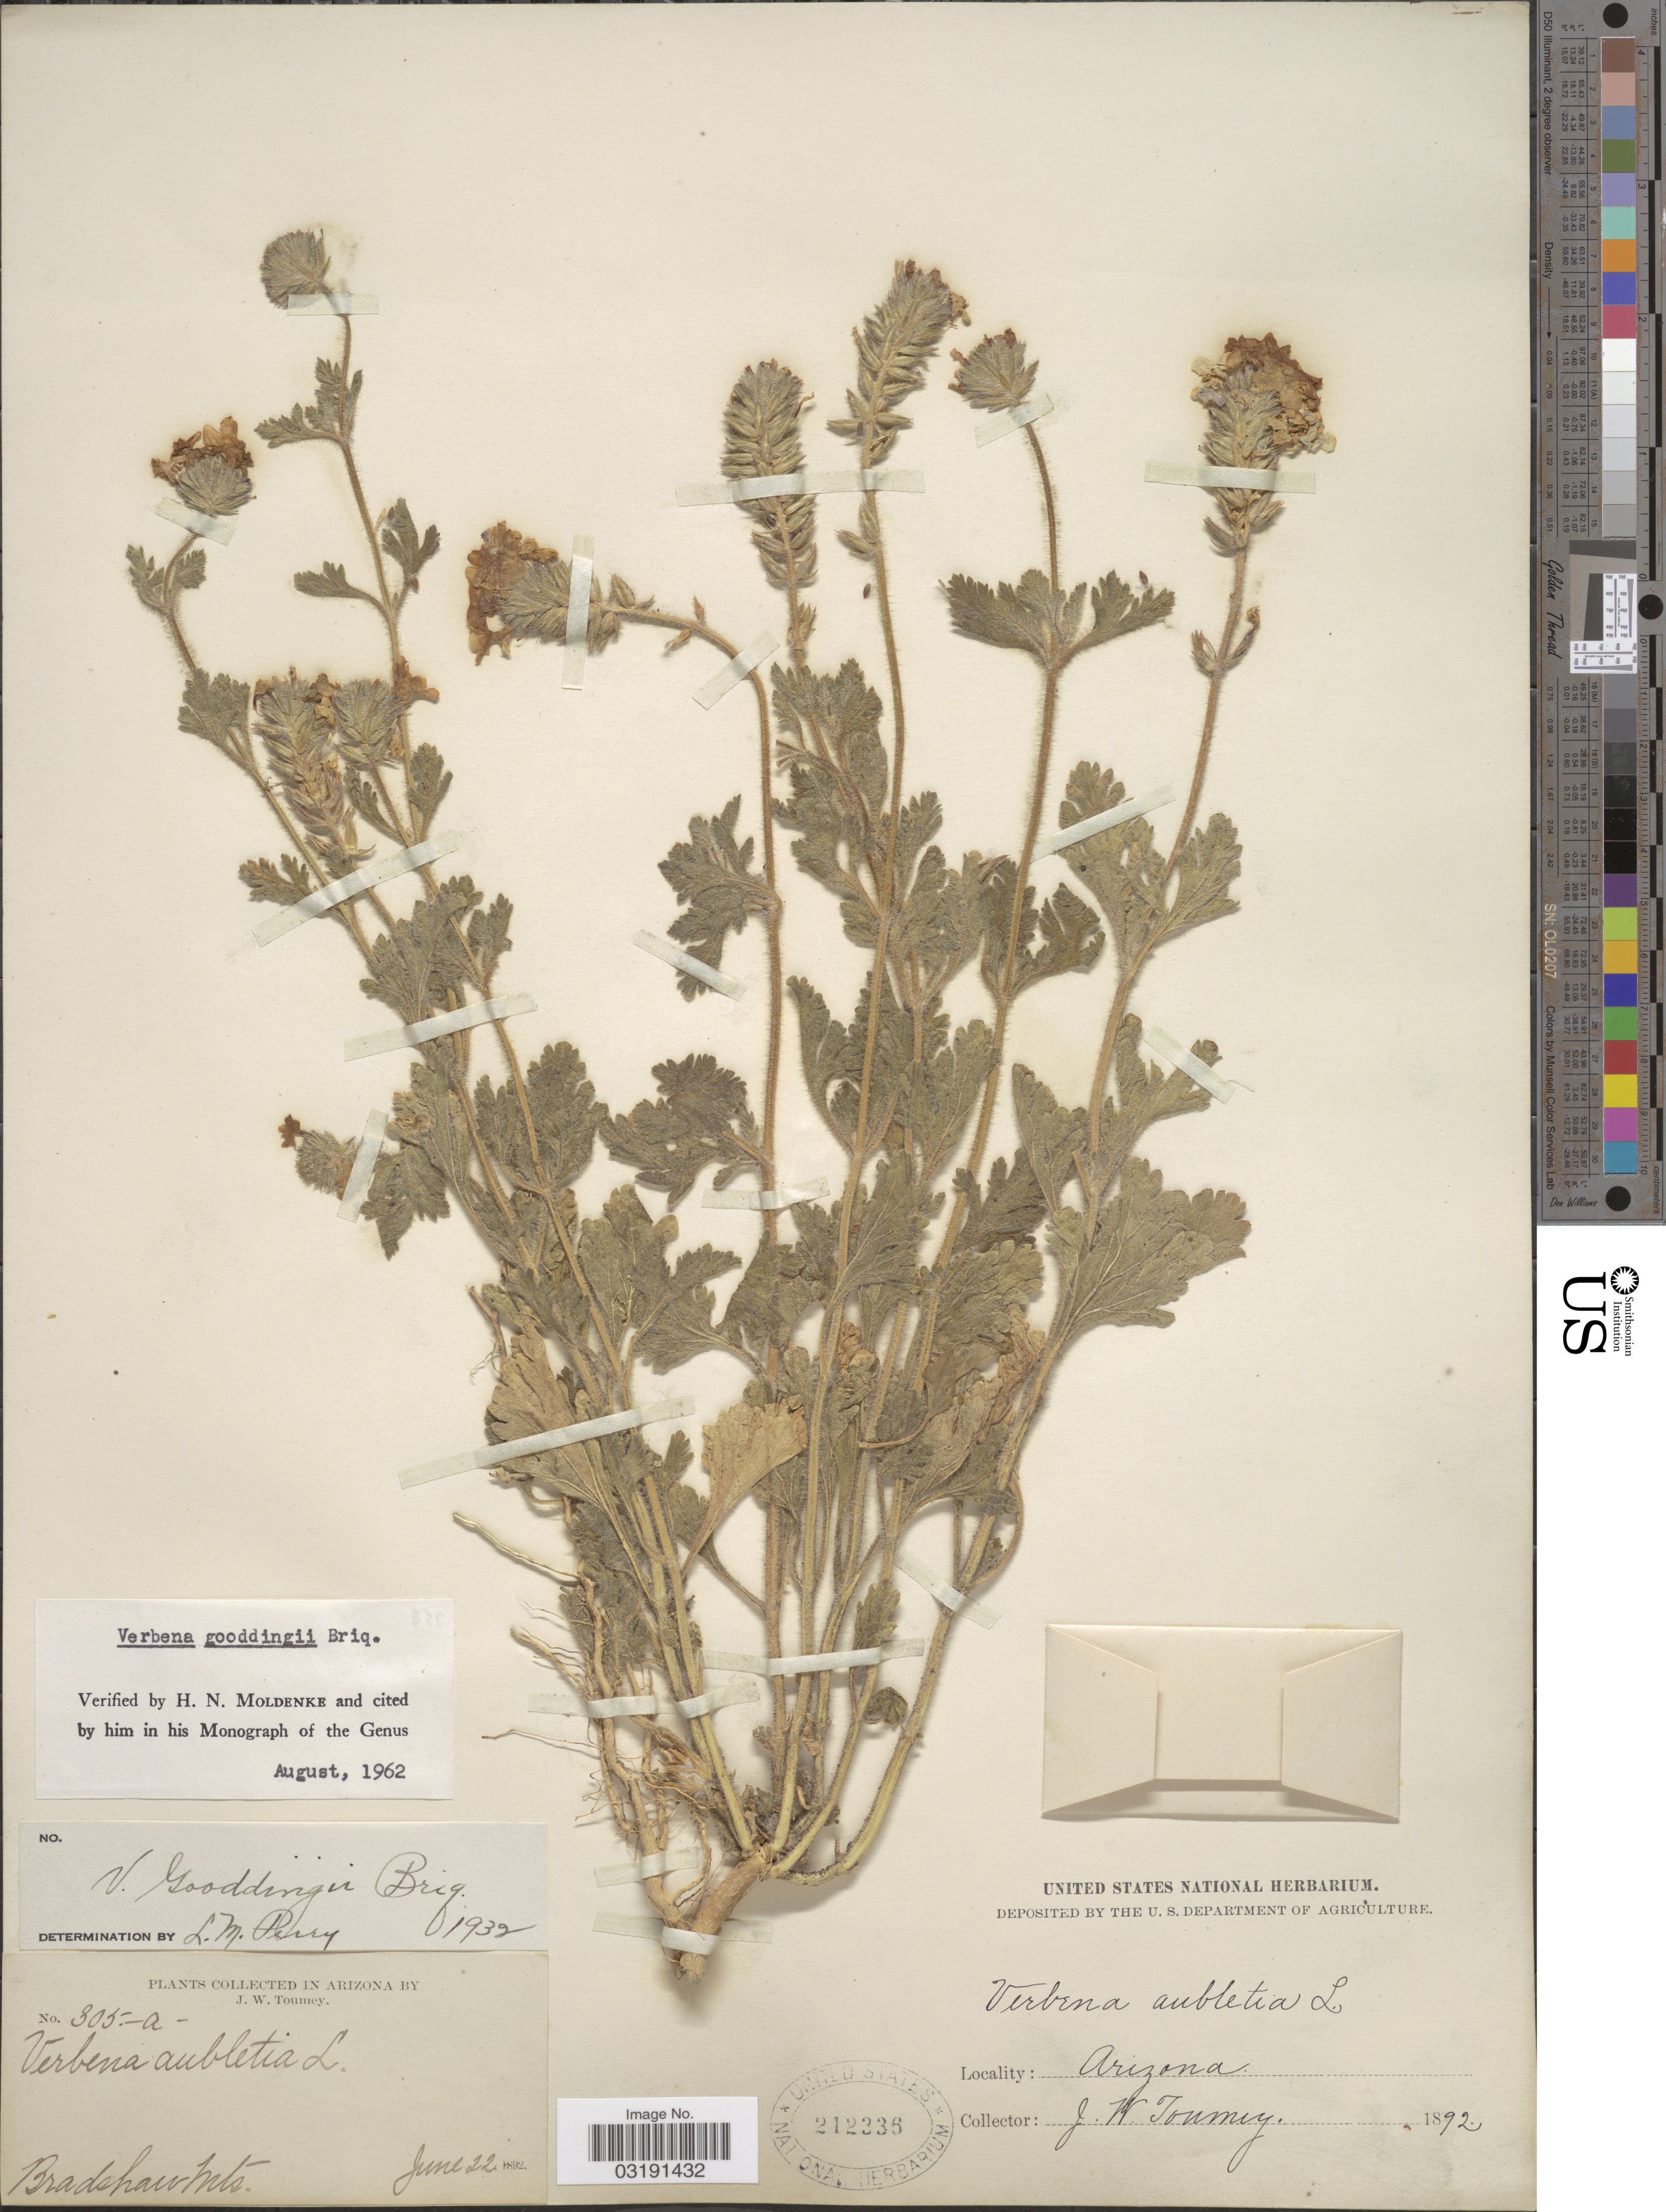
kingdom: Plantae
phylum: Tracheophyta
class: Magnoliopsida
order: Lamiales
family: Verbenaceae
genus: Verbena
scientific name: Verbena gooddingii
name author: Briq.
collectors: J. W. Toumey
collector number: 305-a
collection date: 1892-06-22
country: United States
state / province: Arizona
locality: Bradshaw Mts.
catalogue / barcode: US 212336